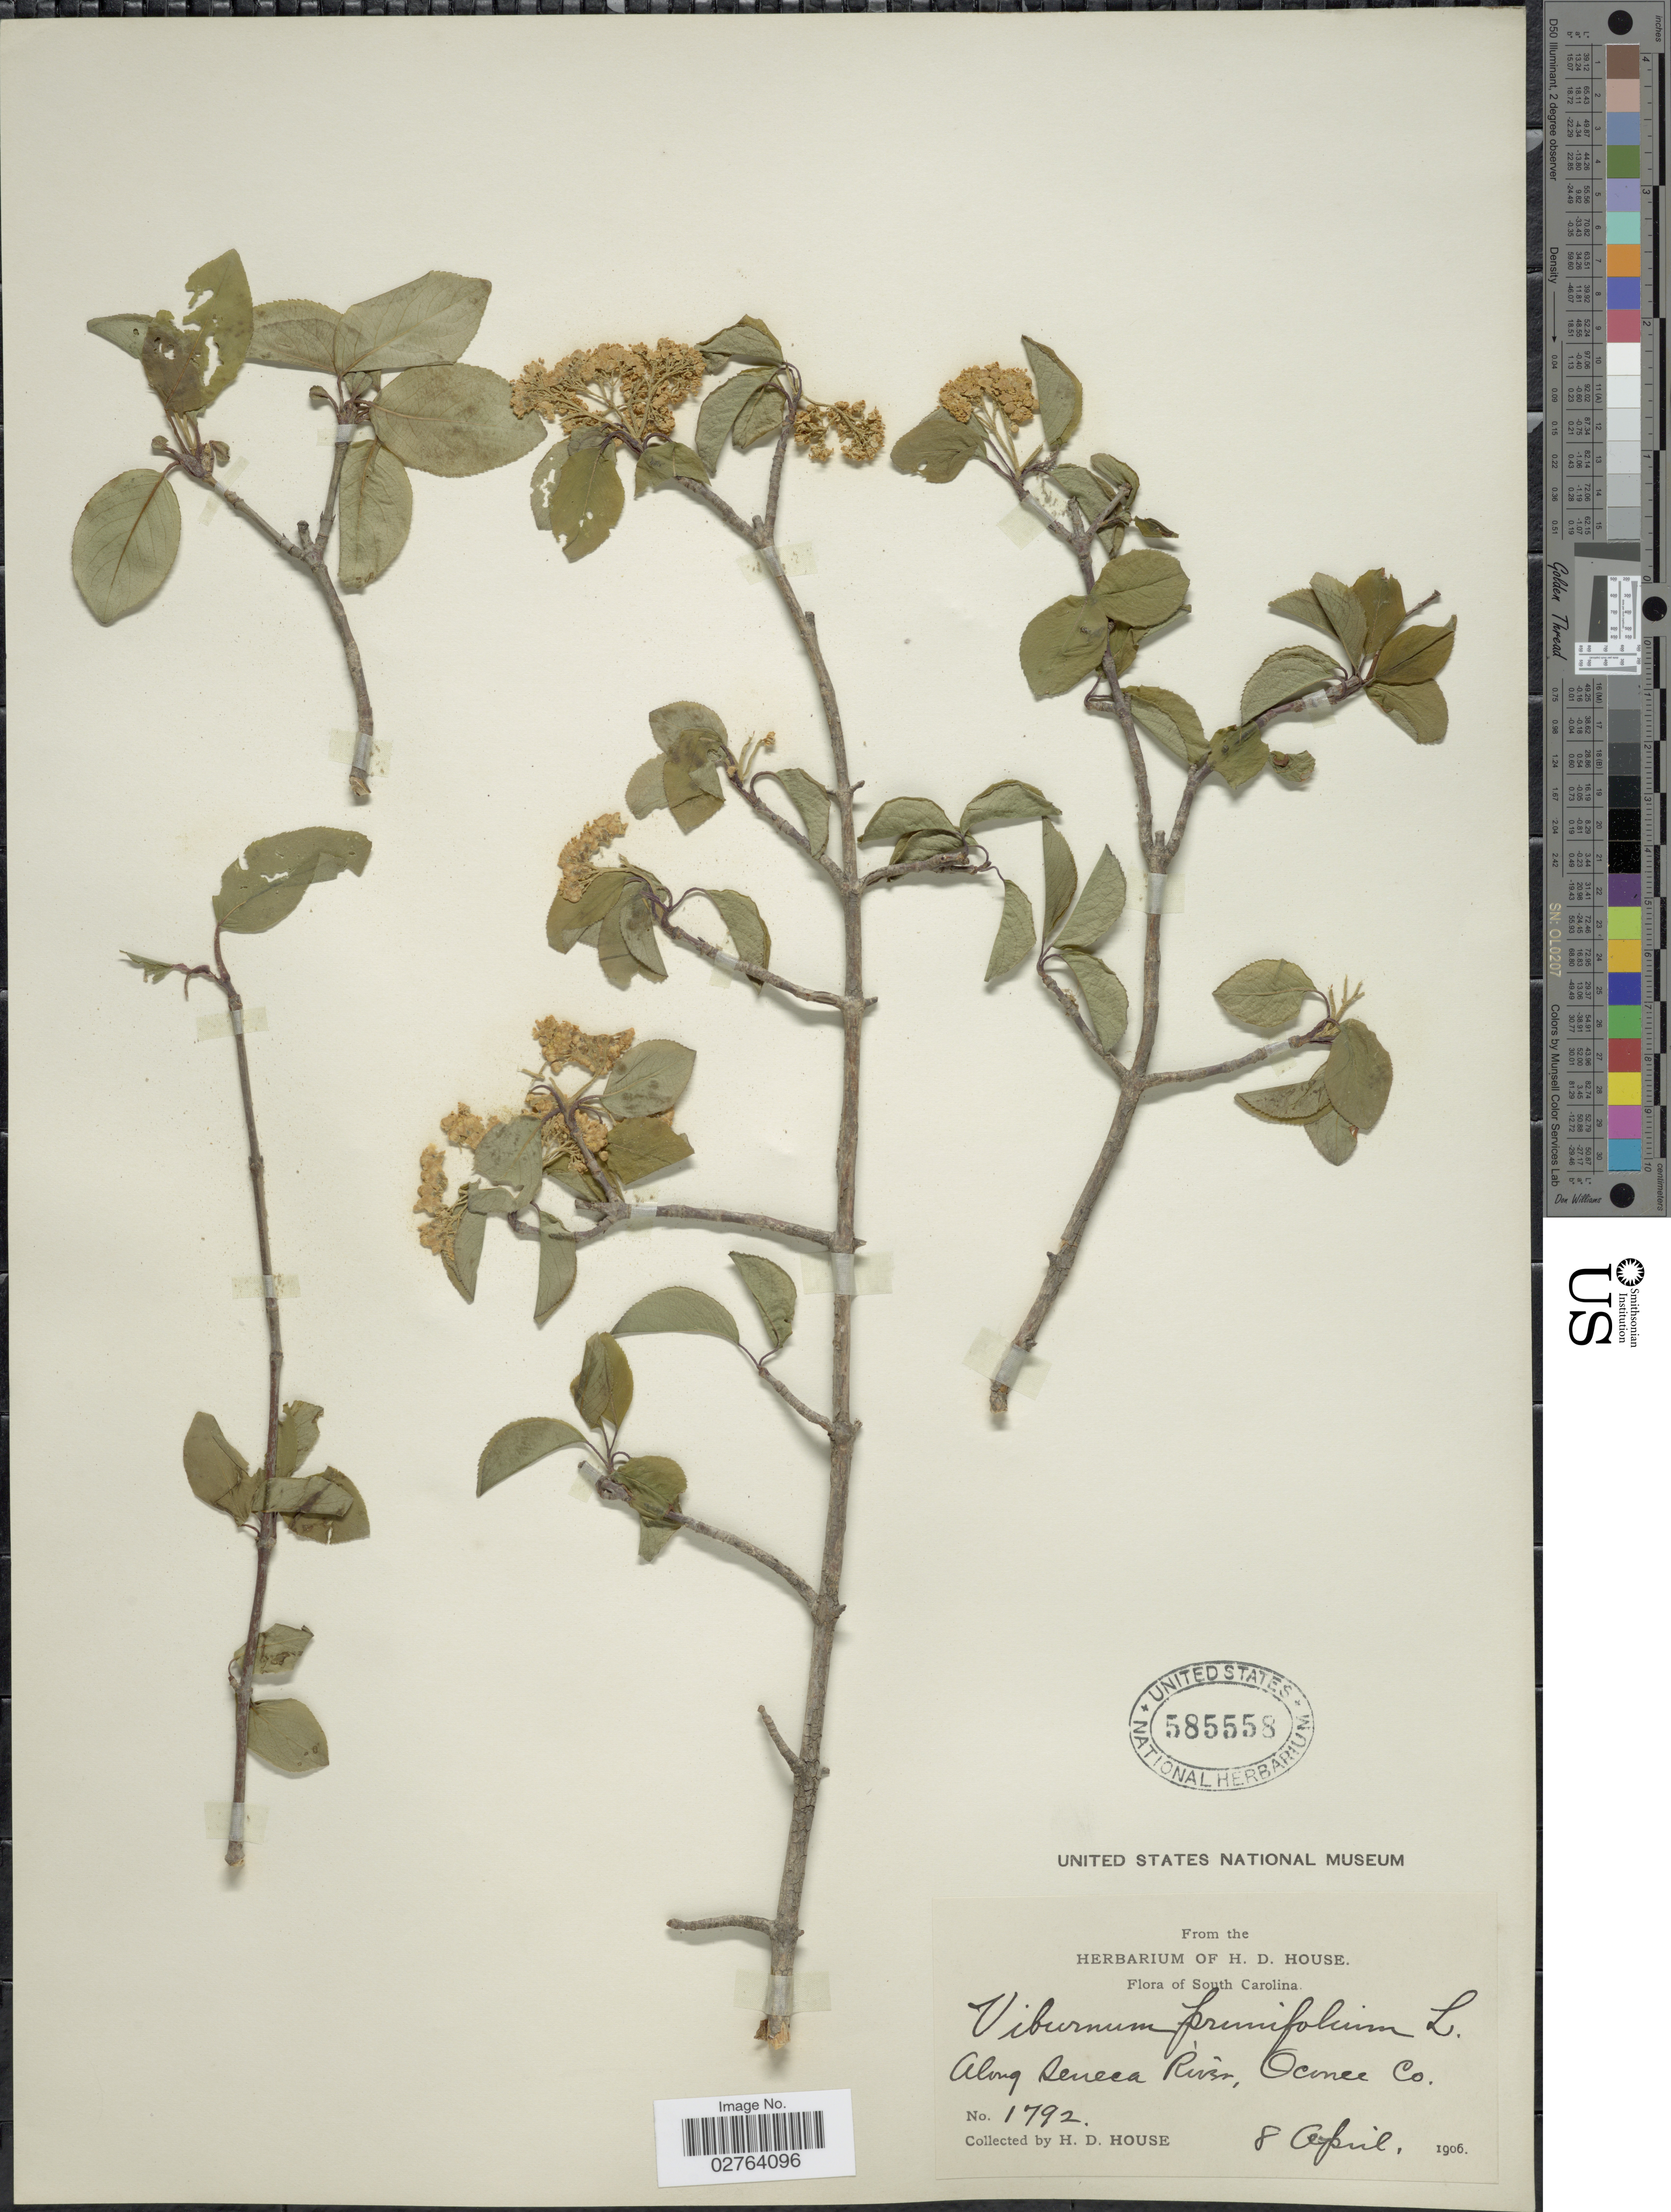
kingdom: Plantae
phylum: Tracheophyta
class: Magnoliopsida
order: Dipsacales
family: Viburnaceae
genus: Viburnum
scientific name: Viburnum prunifolium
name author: L.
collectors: H. D. House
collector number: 1792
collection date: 1906-04-08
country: United States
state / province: South Carolina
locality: Along Seneca River, Oconee Co.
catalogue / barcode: US 585558